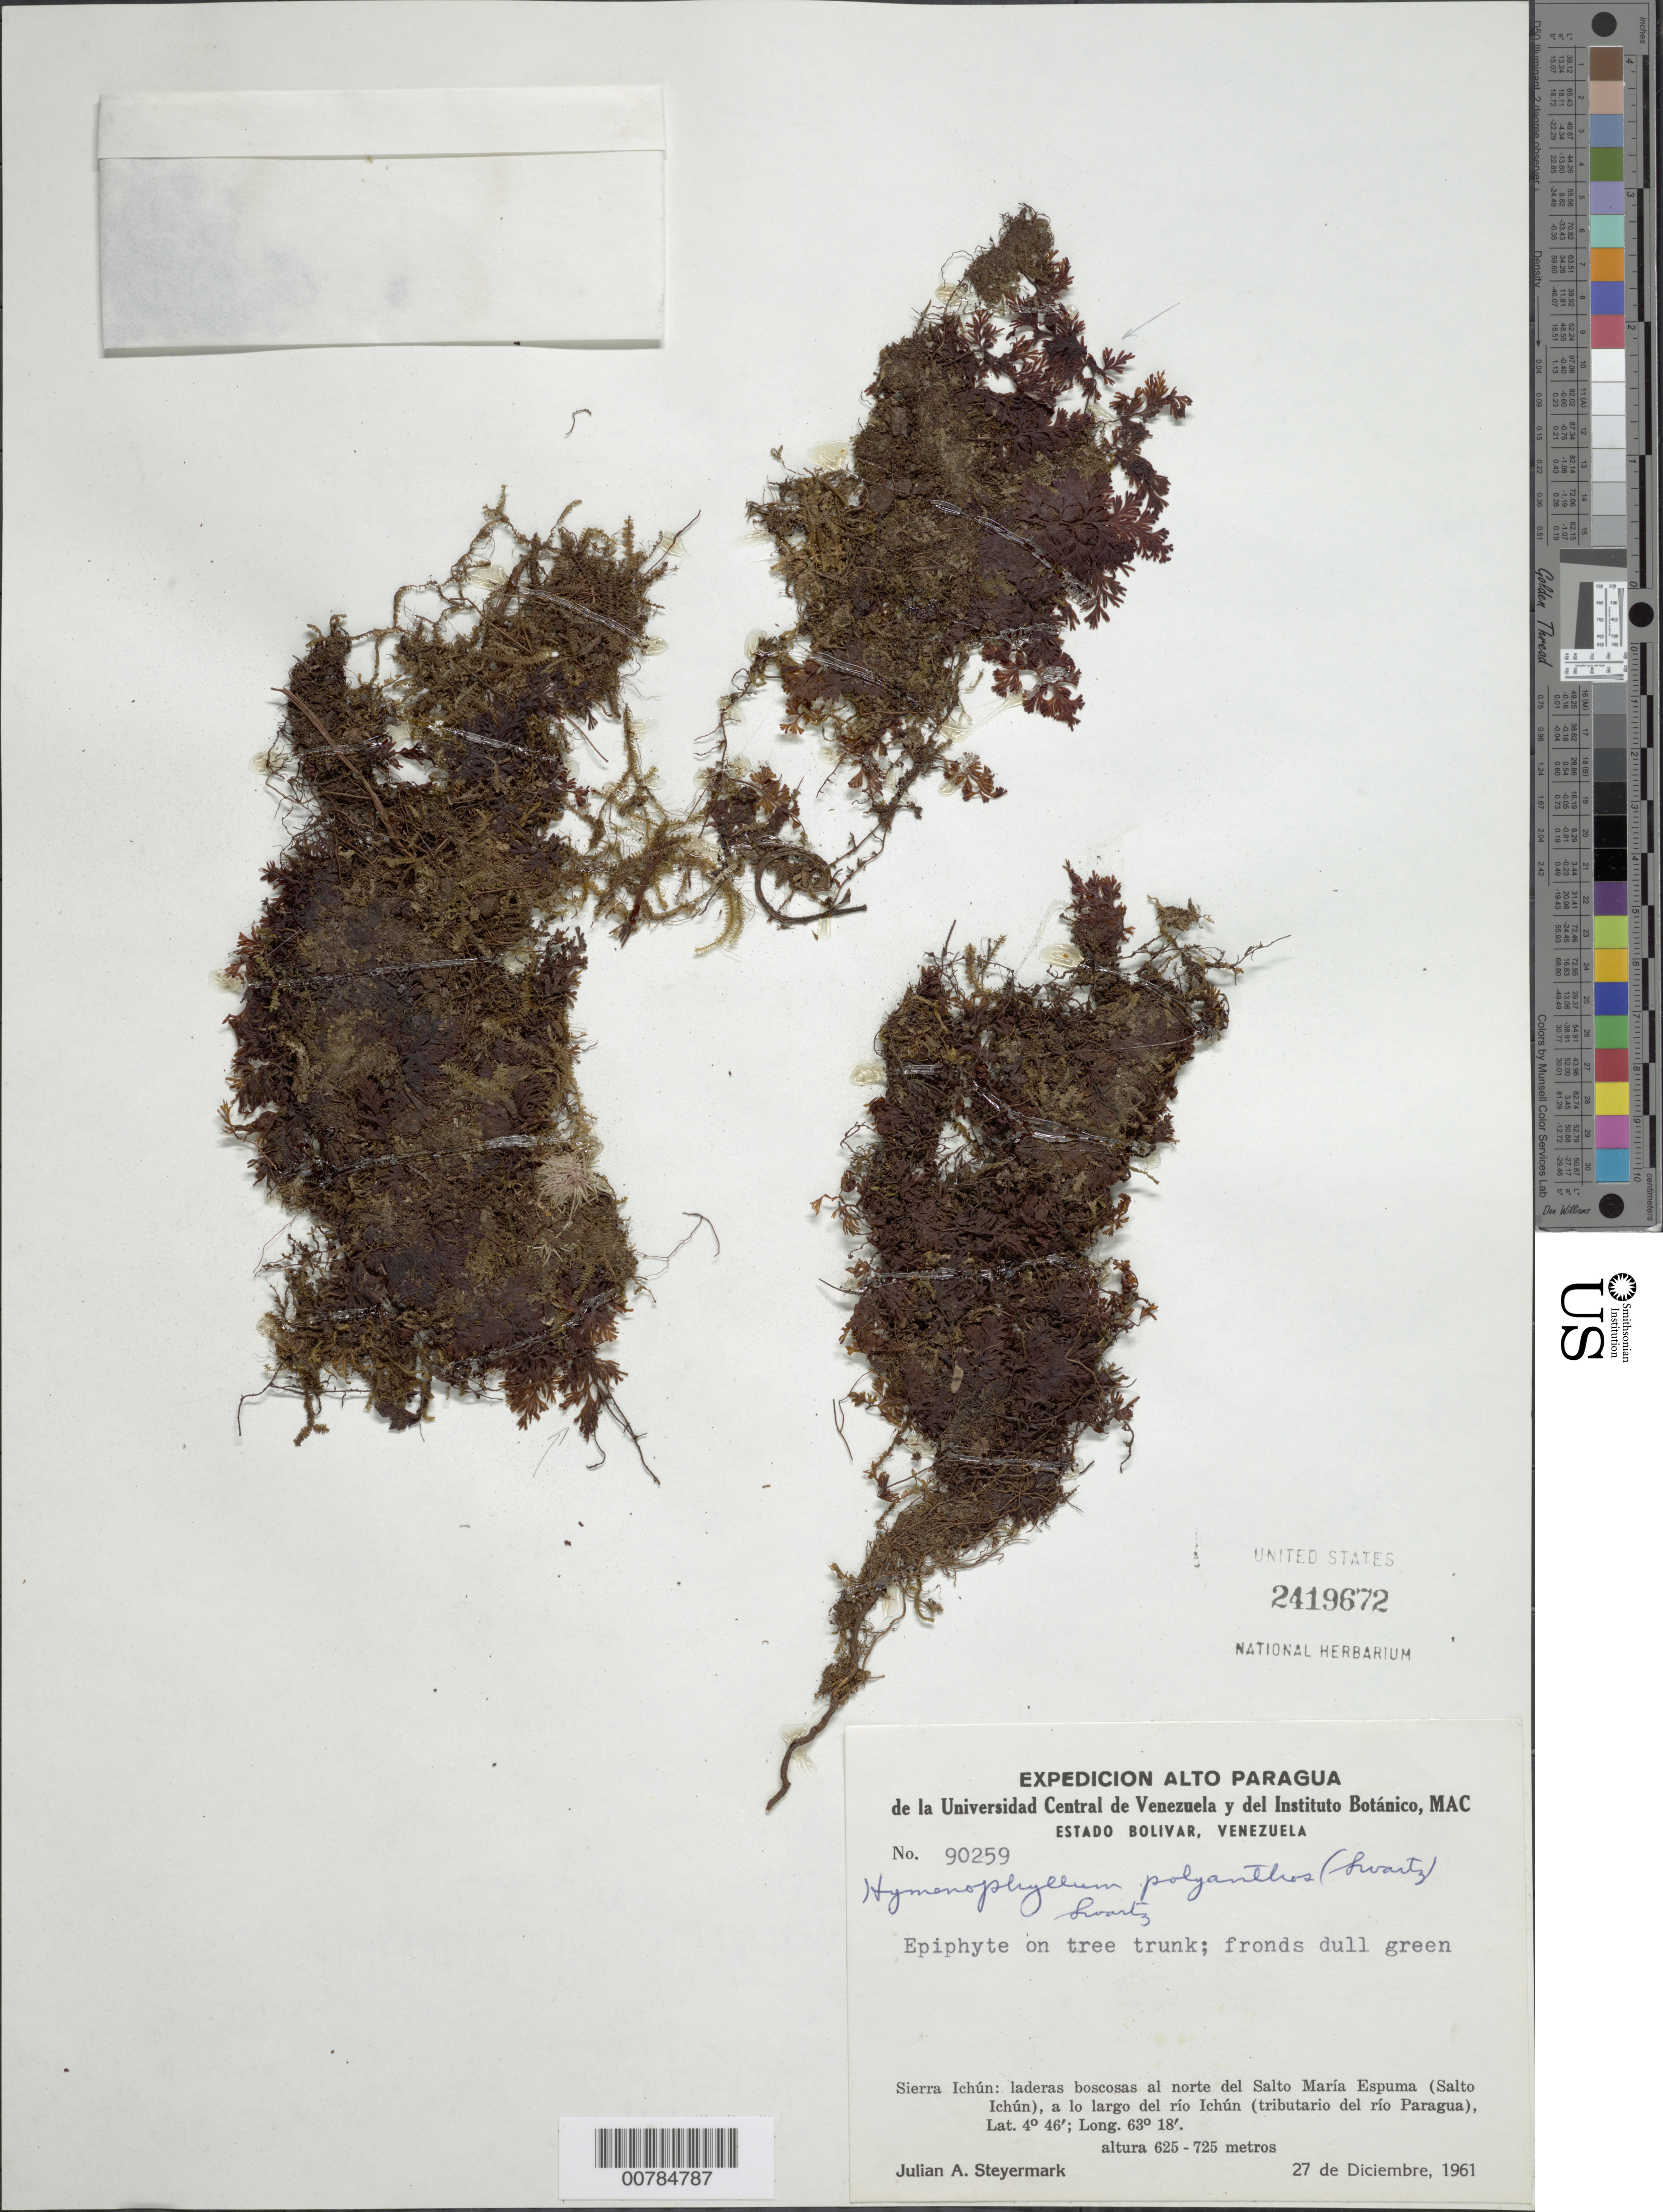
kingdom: Plantae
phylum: Tracheophyta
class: Polypodiopsida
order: Hymenophyllales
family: Hymenophyllaceae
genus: Hymenophyllum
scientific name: Hymenophyllum polyanthos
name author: (Sw.) Sw.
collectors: J. Steyermark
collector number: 90259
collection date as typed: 27-Dec-61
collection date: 1961-12-27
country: Venezuela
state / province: Bolívar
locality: Sierra Ichún, N del Salto María Espuma (Salto Ichún) del Río Ichún (tributary of río Paragua)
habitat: Laderas boscosas; on tree trunk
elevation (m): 625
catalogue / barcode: US 2419672